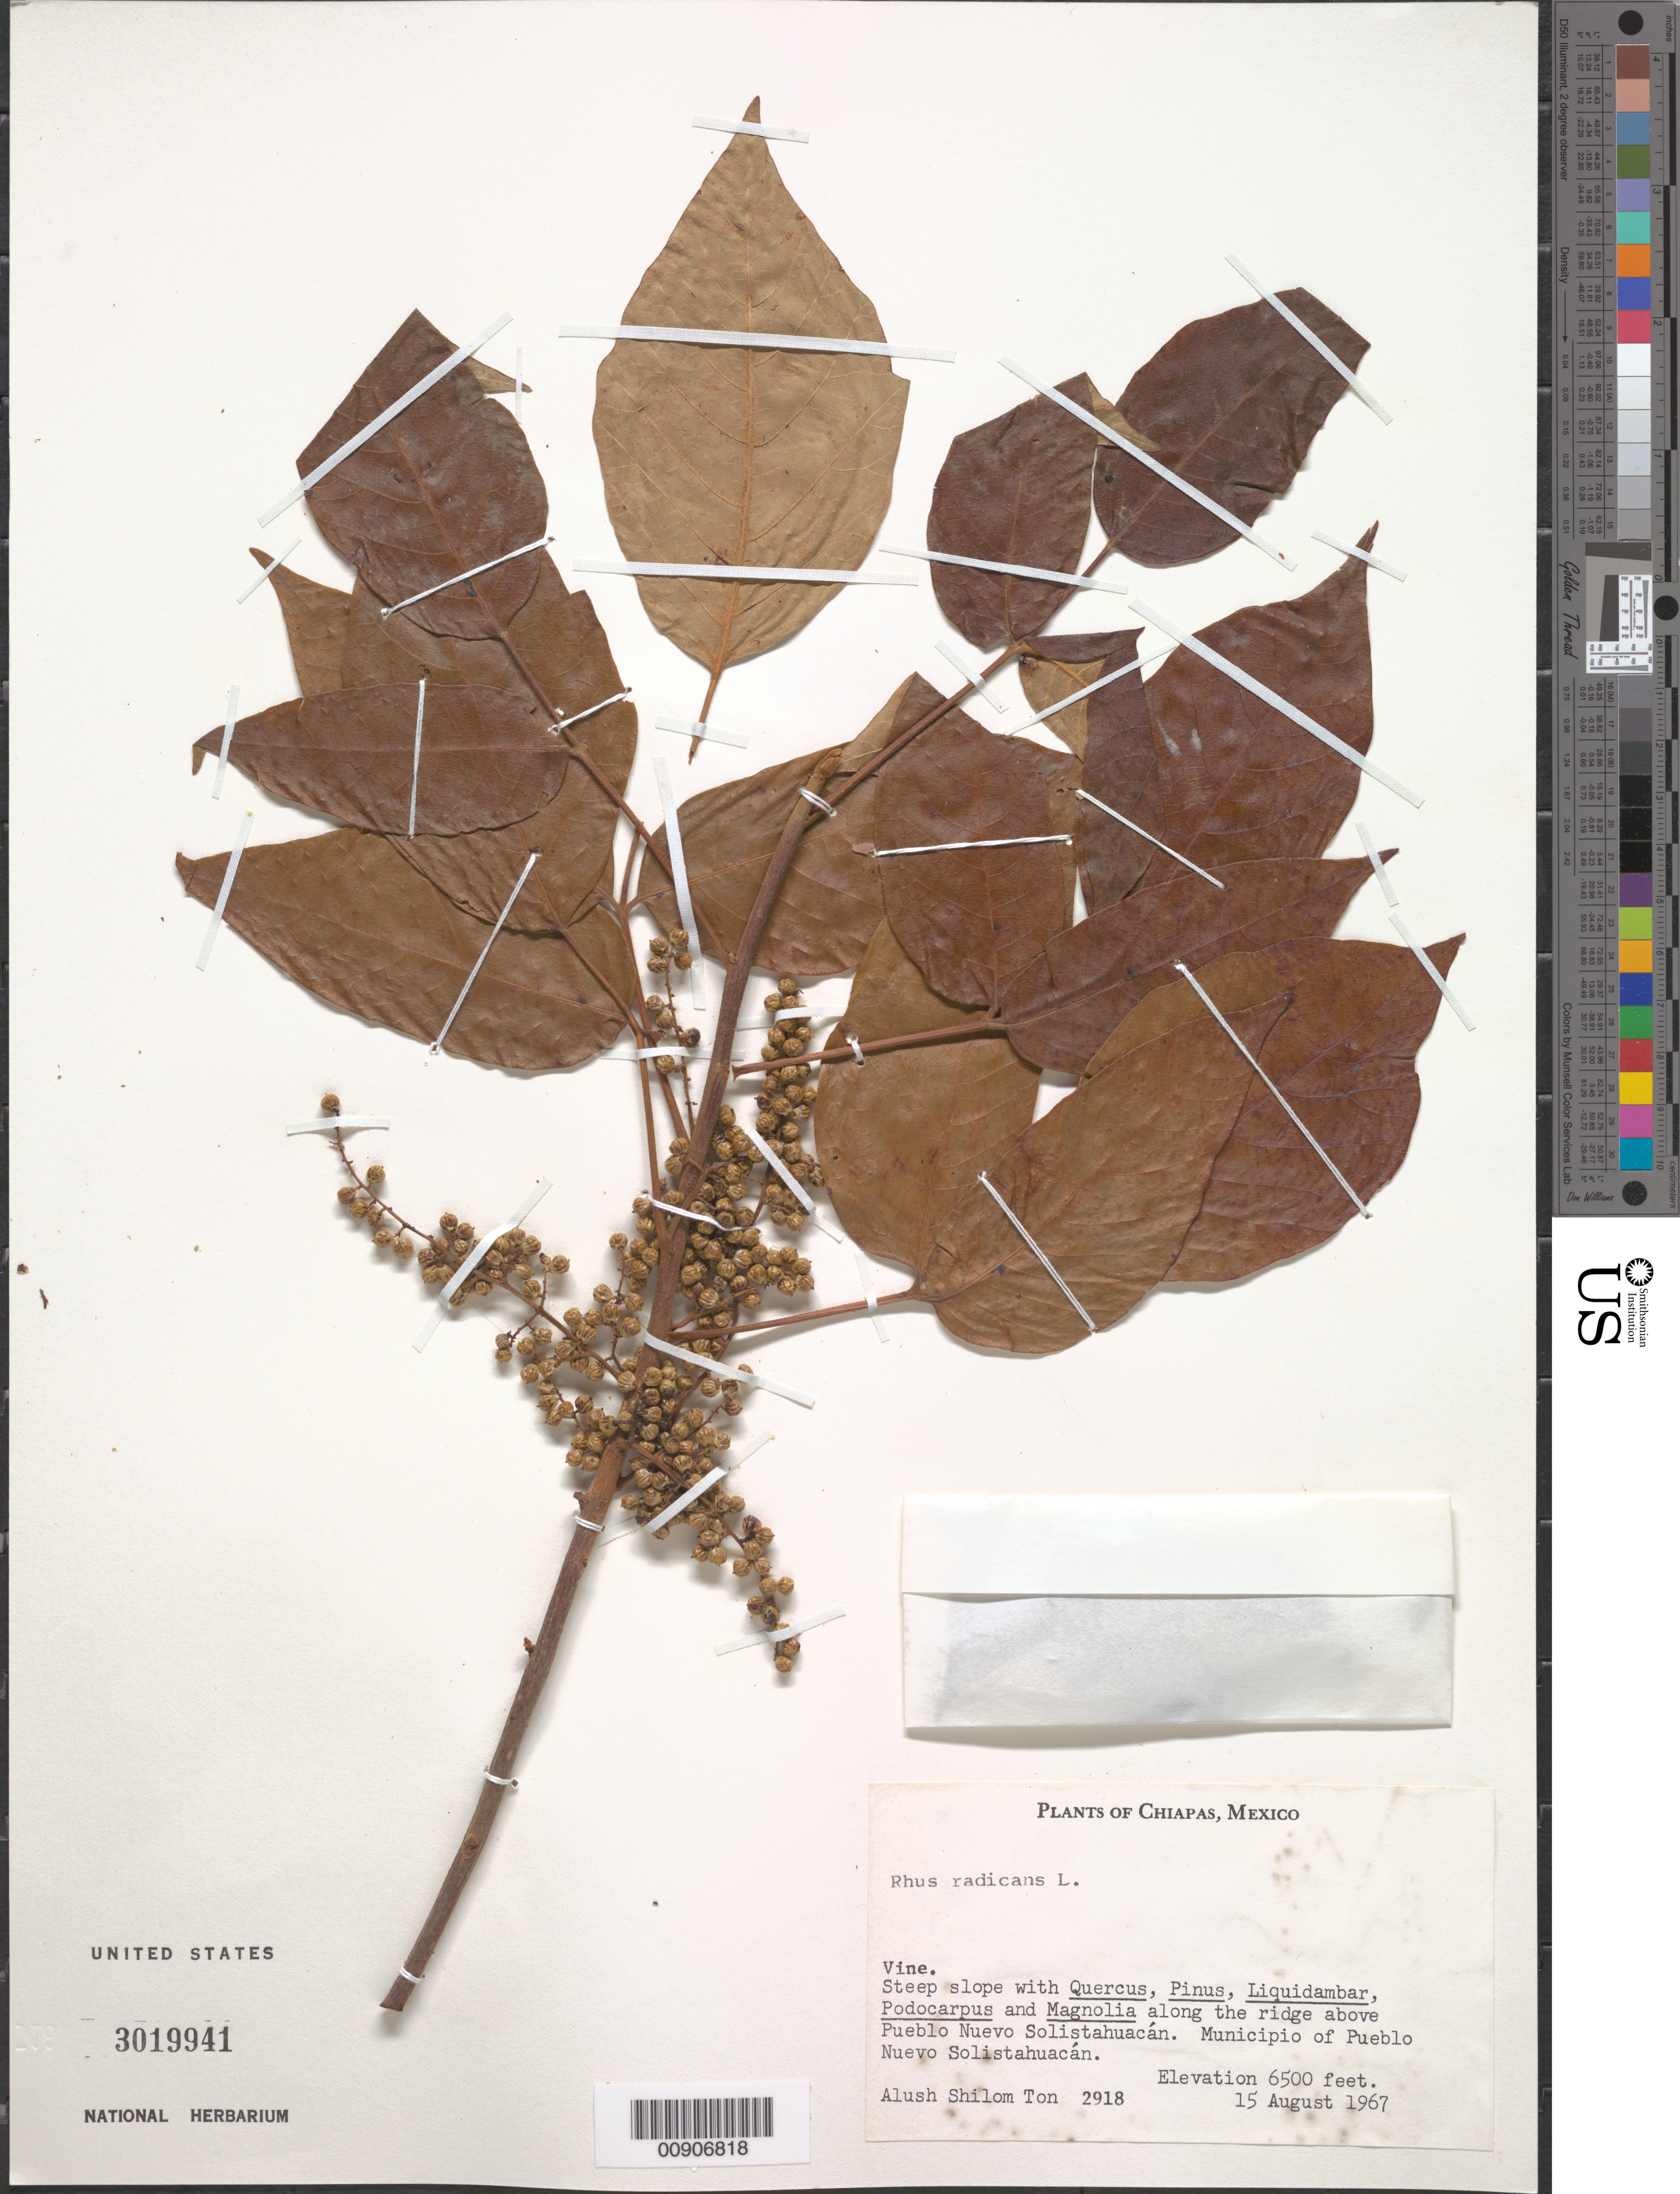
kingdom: Plantae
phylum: Tracheophyta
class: Magnoliopsida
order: Sapindales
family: Anacardiaceae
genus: Toxicodendron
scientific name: Toxicodendron radicans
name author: (L.) Kuntze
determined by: Mitchell, John D.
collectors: A. Shilom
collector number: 2918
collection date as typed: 15 Aug 1967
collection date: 1967-08-15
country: Mexico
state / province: Chiapas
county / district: Pueblo Nuevo Solistahuacán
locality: Along the ridge above Pueblo Nuevo Solistahuacán. Municipio of Pueblo Nuevo Solistahuacán, Chiapas.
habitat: Steep slope with Quercus, Pinus, Liquidambar, Podocarpus and Magnolia along ridge.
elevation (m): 1981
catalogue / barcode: US 3019941